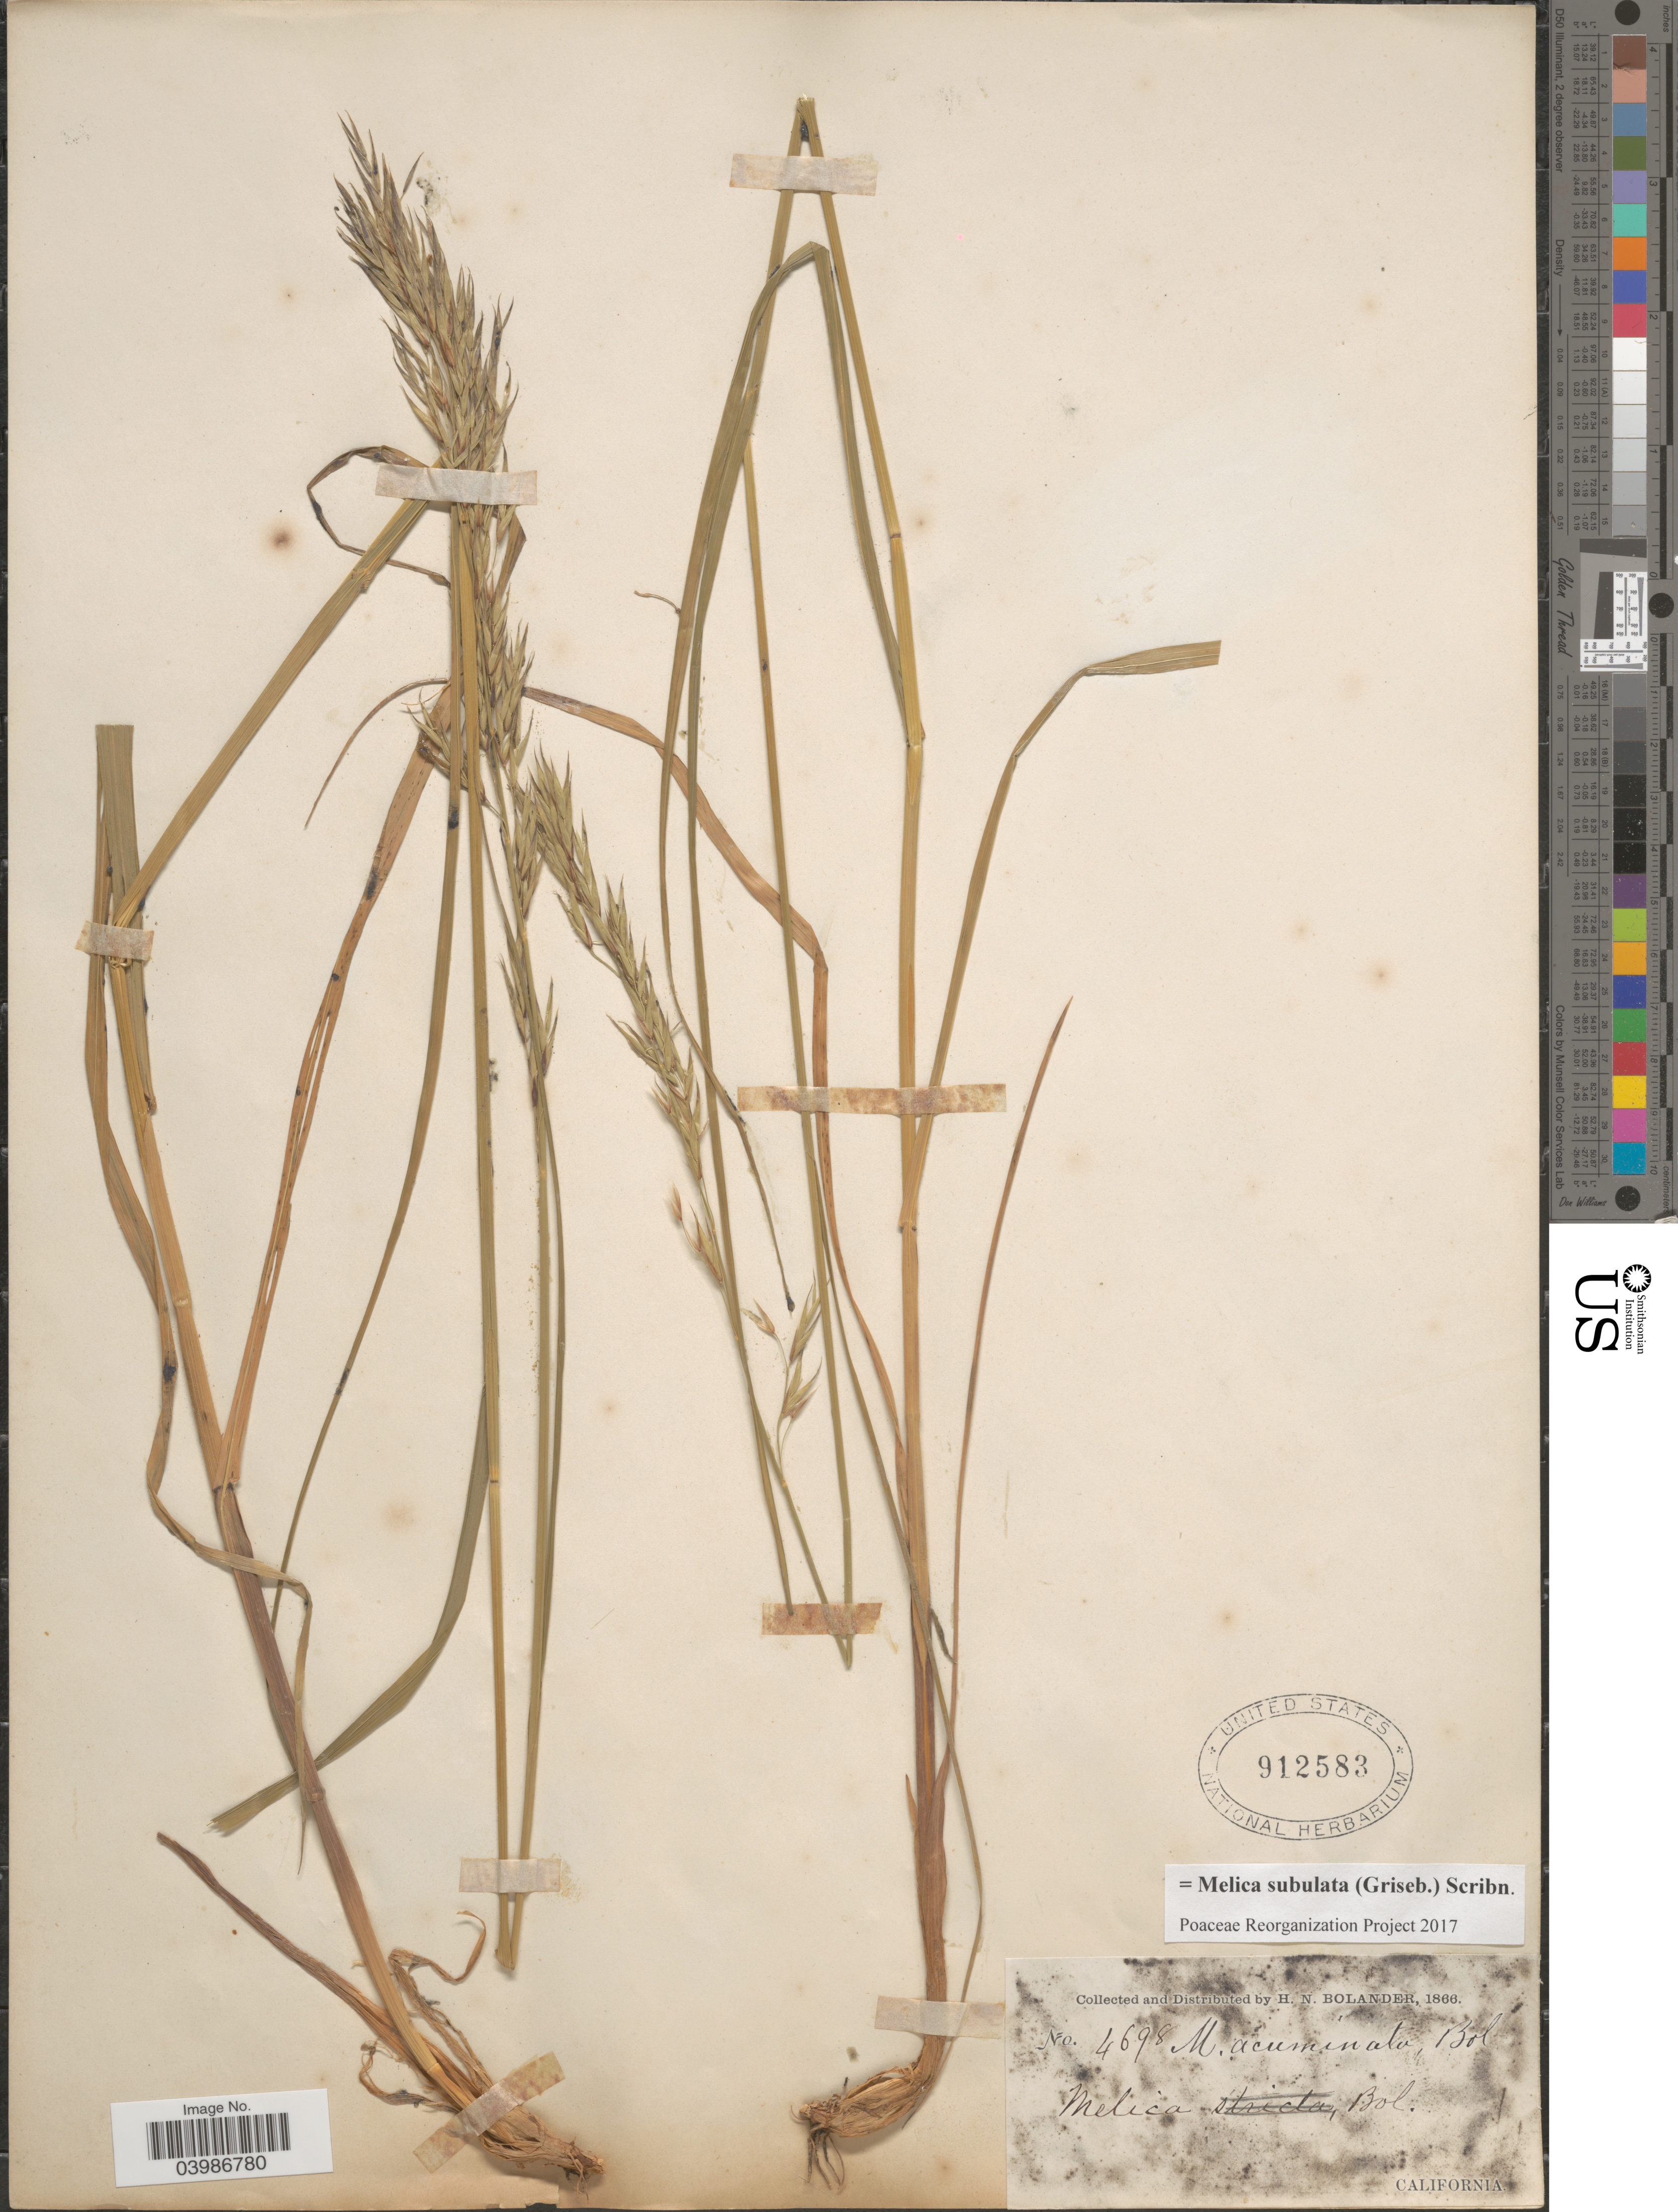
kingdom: Plantae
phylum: Tracheophyta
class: Liliopsida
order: Poales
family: Poaceae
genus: Melica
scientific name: Melica subulata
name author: (Griseb.) Scribn.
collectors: H. Bolander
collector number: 4698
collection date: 1868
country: United States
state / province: California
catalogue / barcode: US 912583